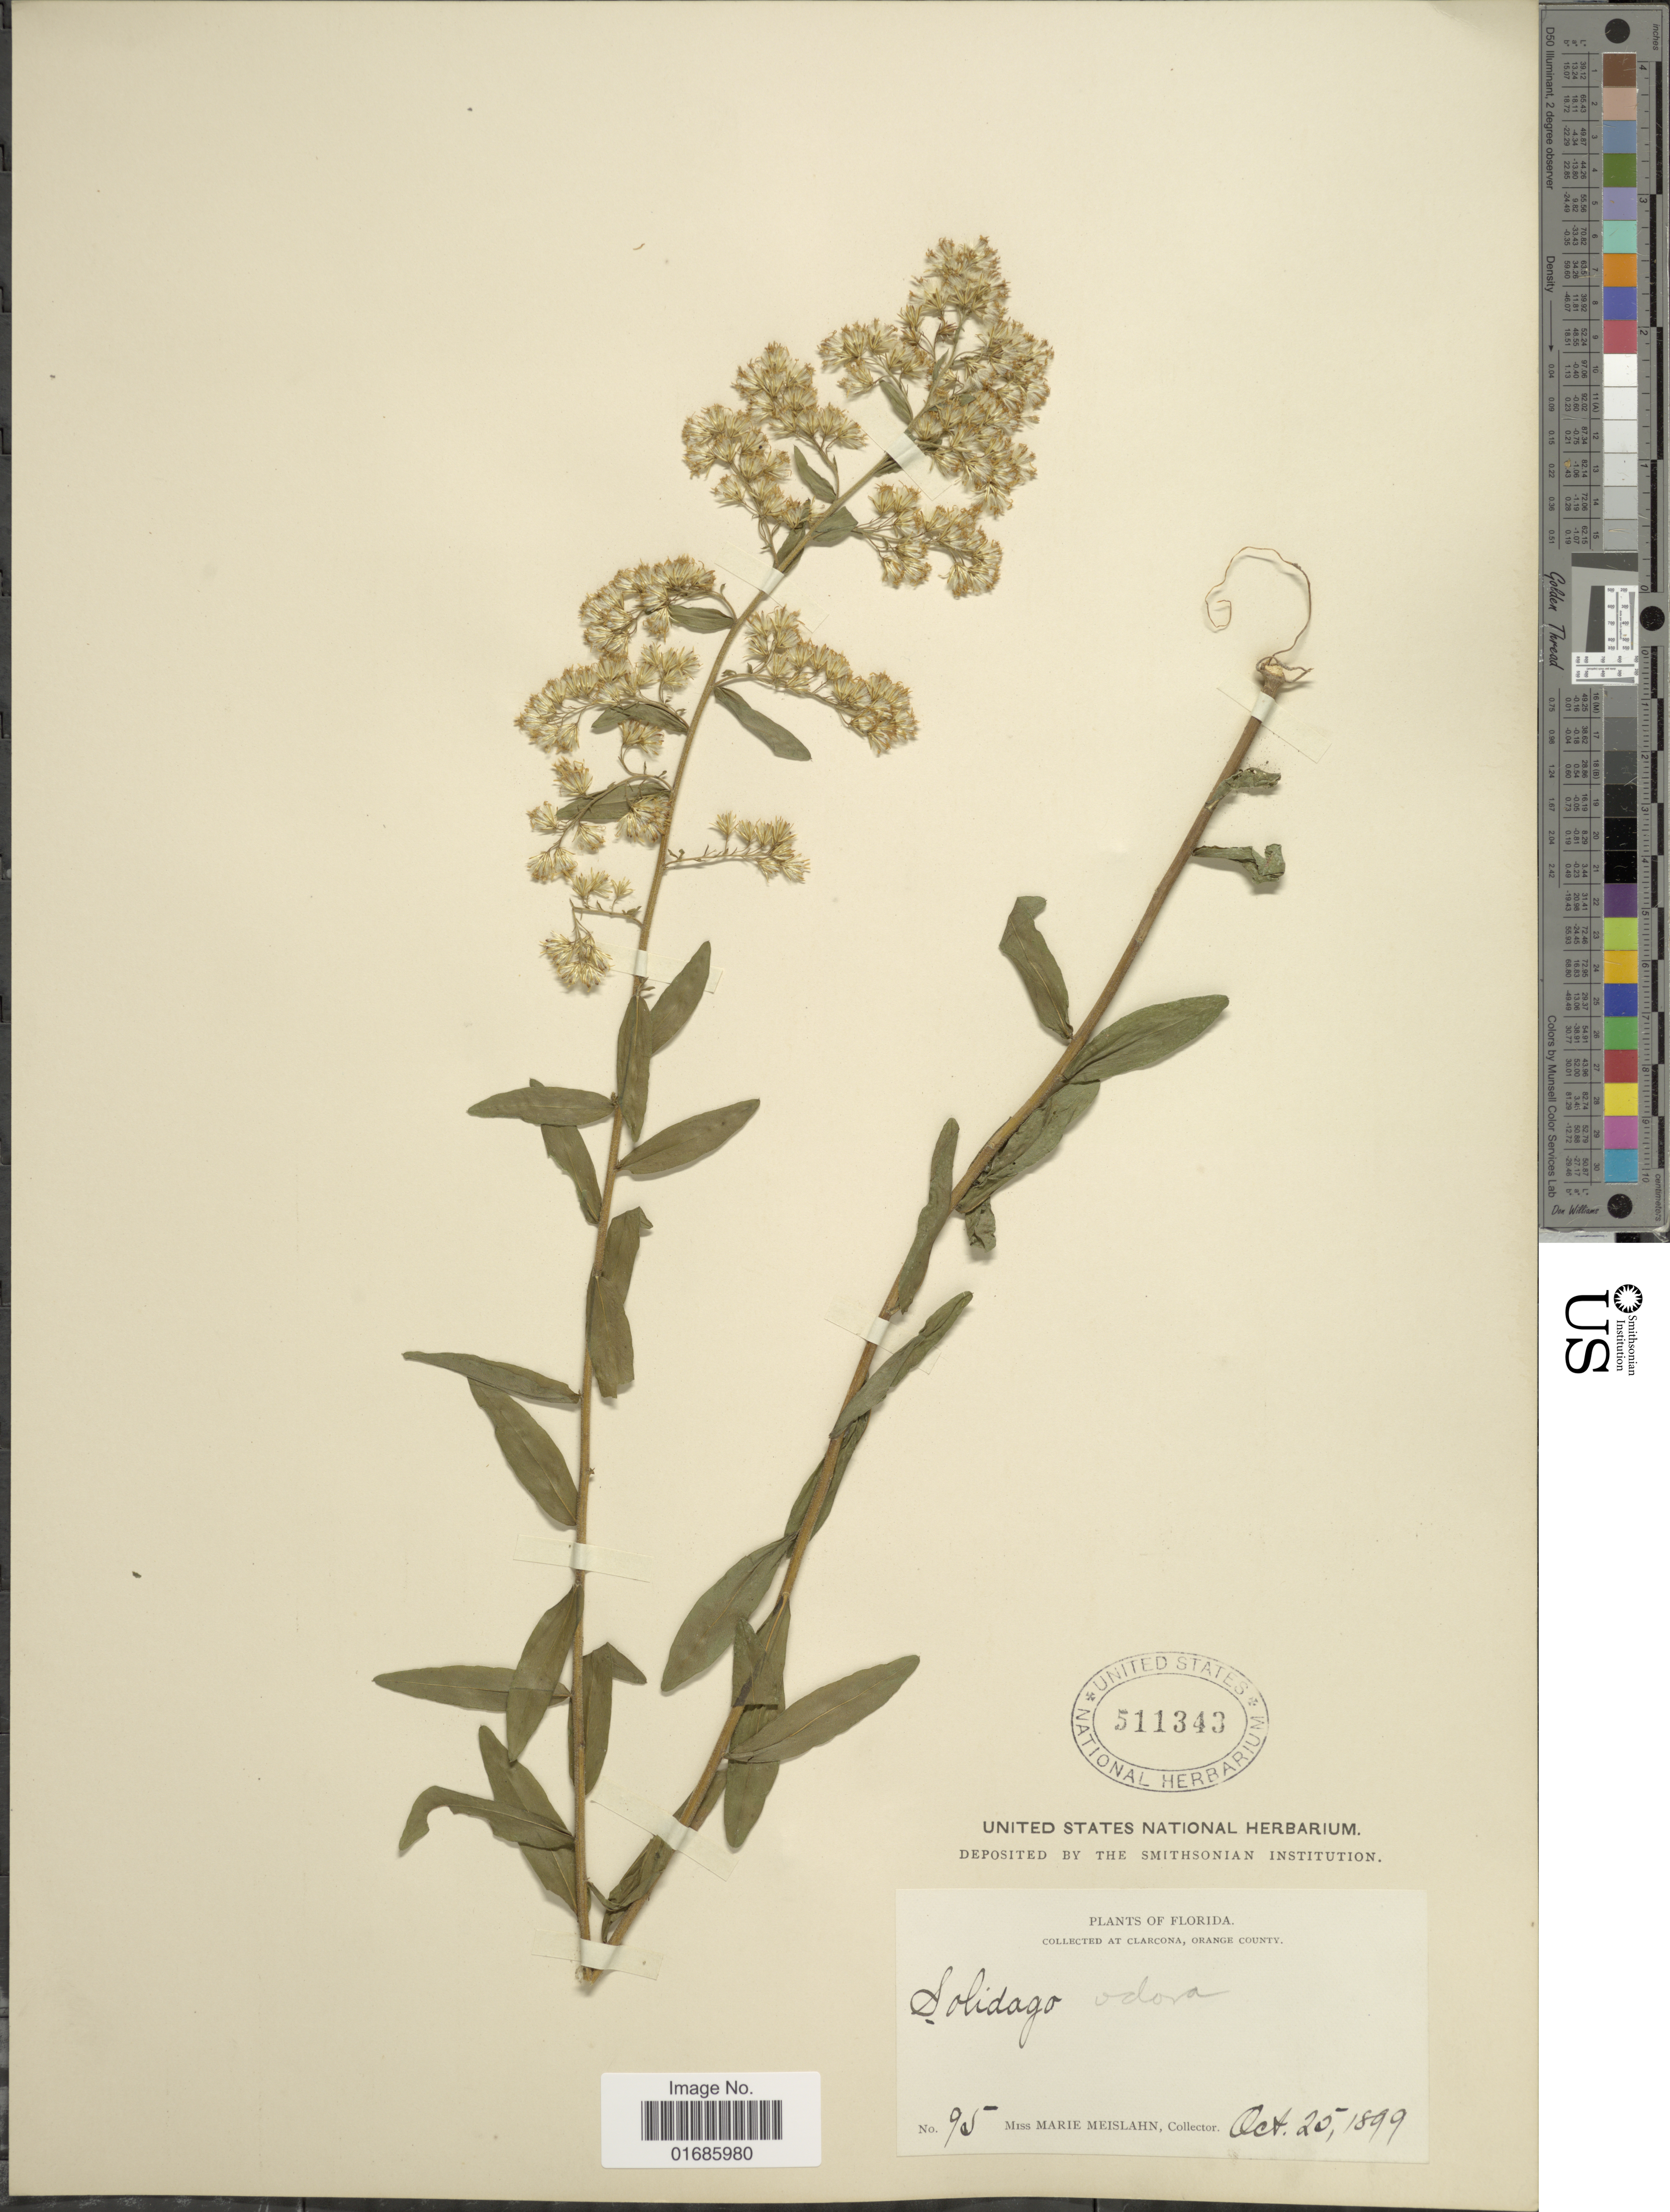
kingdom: Plantae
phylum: Tracheophyta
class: Magnoliopsida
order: Asterales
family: Asteraceae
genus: Solidago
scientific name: Solidago chapmanii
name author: Torr. & A. Gray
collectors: M. Meislahn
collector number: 95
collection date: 1899-10-25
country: United States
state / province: Florida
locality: Clarcona, Orange County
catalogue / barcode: US 511343